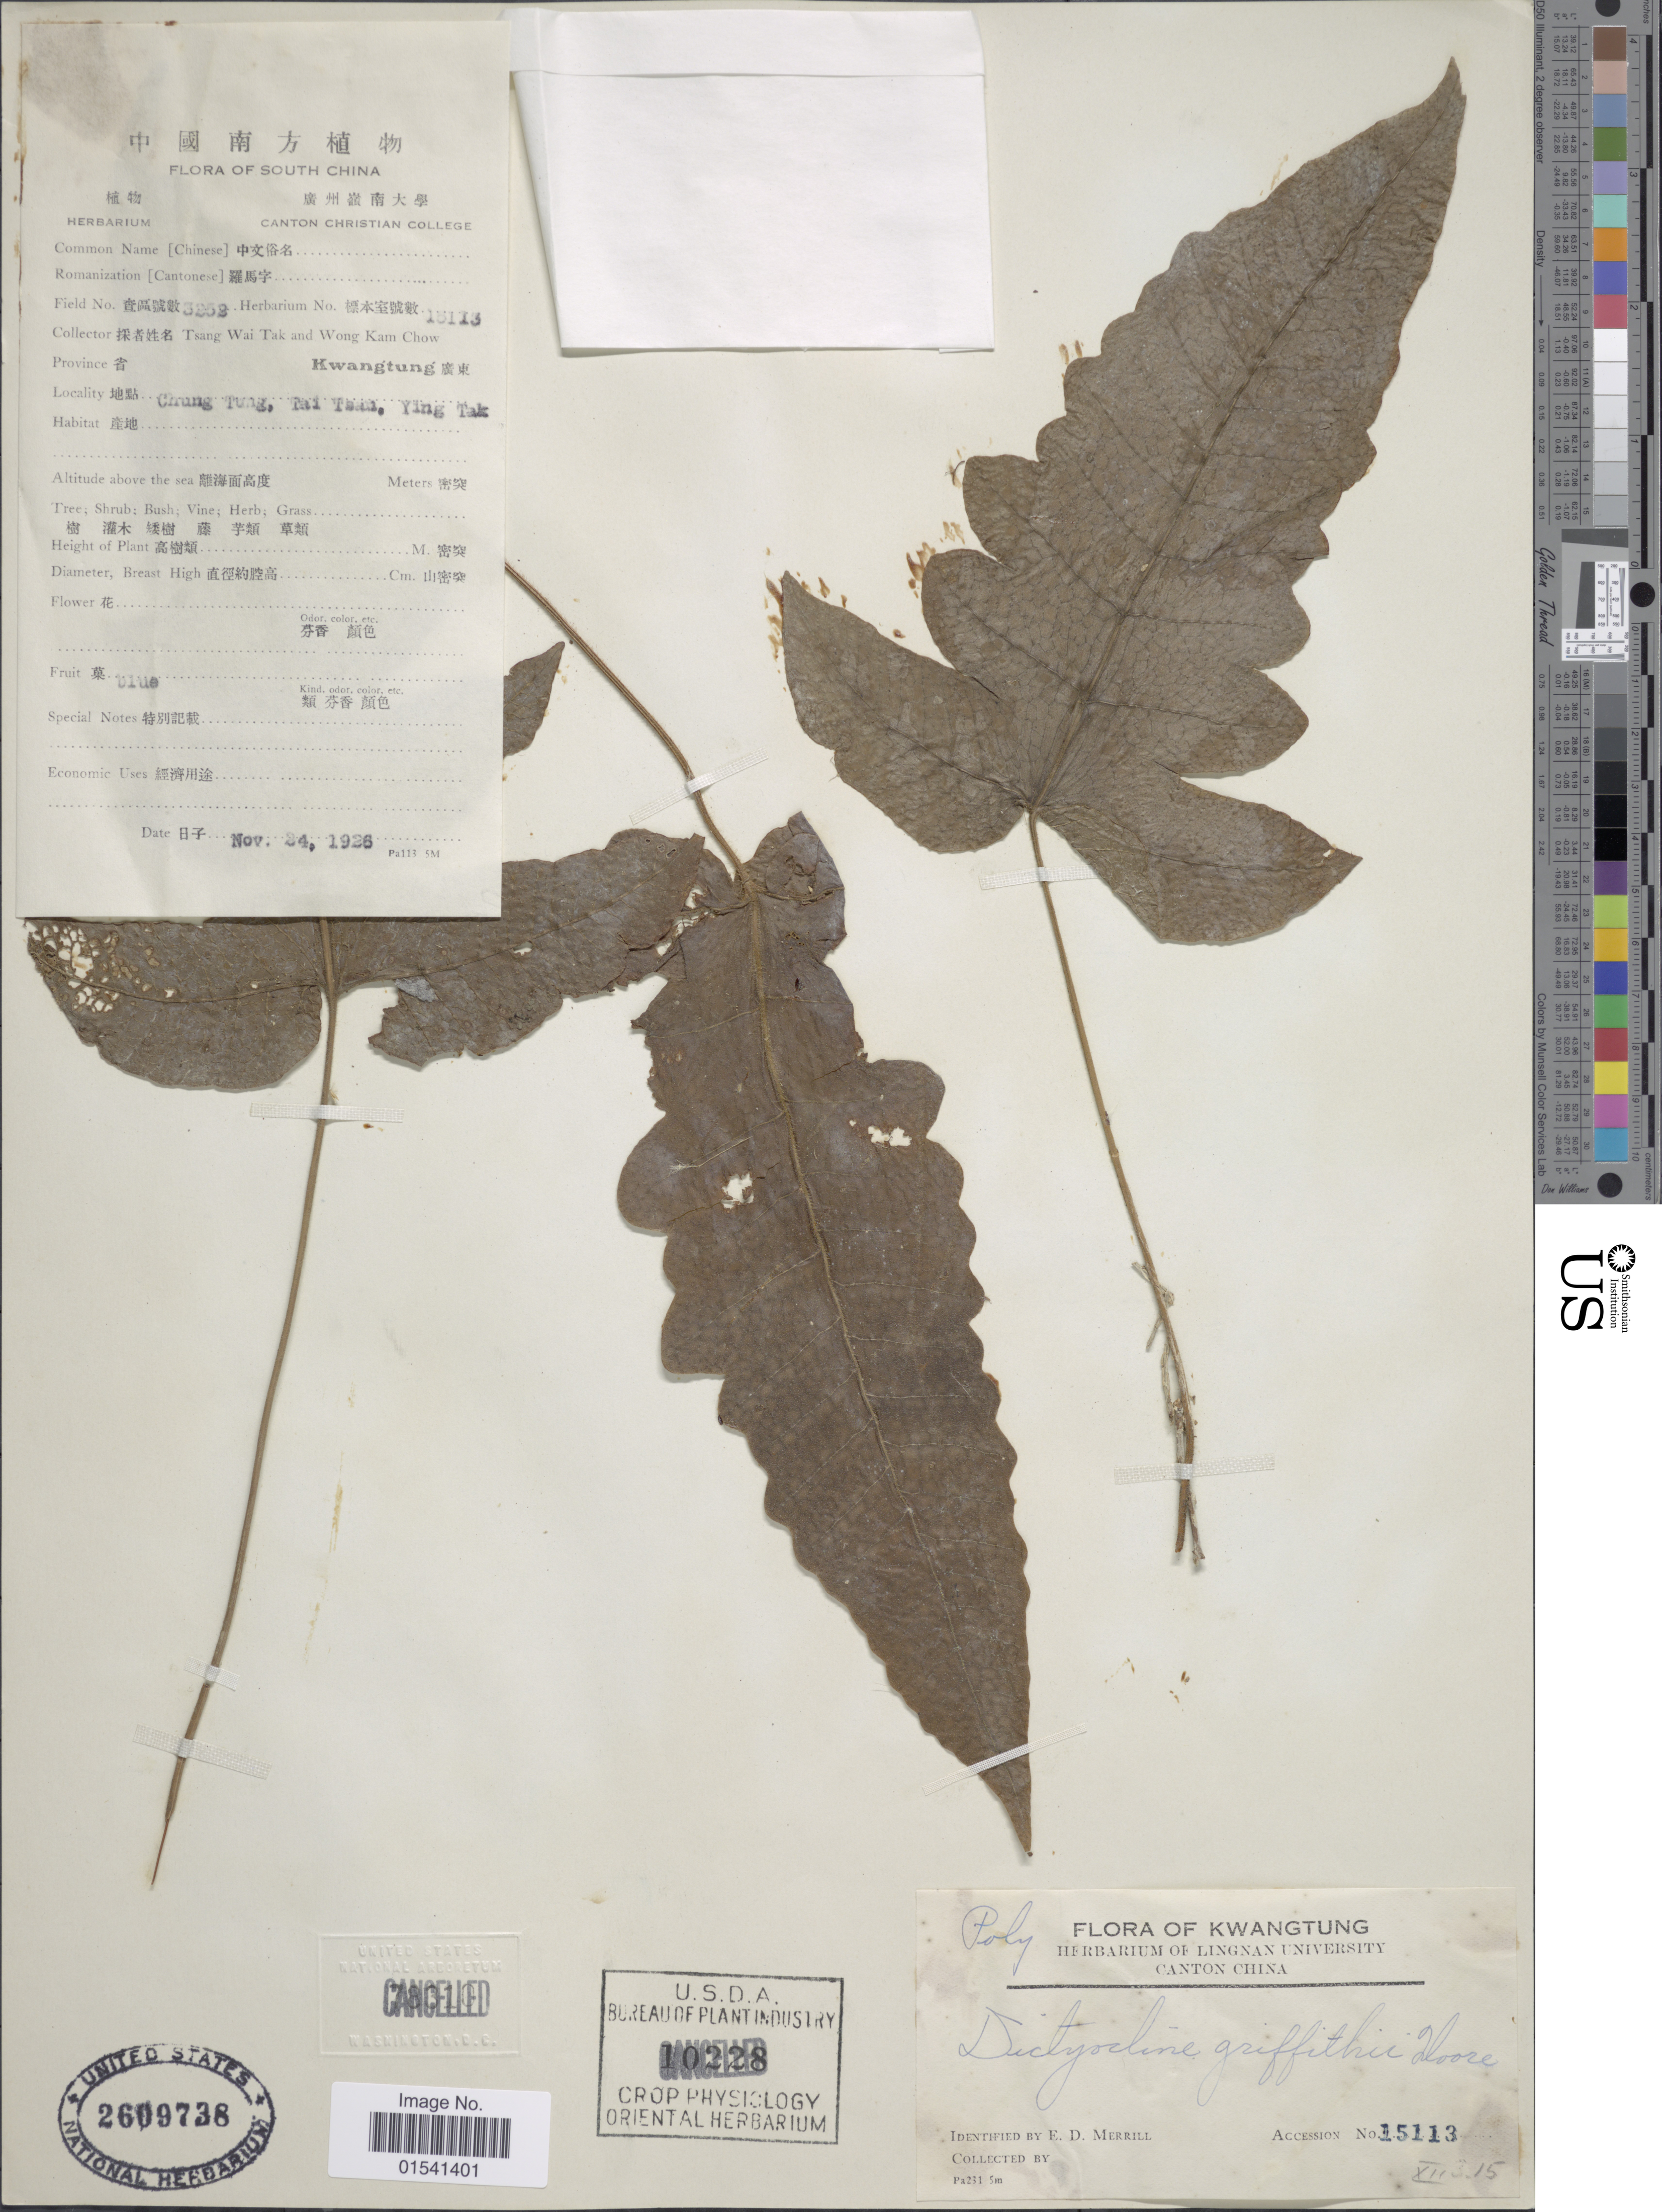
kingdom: Plantae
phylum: Tracheophyta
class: Polypodiopsida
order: Polypodiales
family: Thelypteridaceae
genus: Stegnogramma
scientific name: Stegnogramma griffithii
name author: (T. Moore) K. Iwats.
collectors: T. Tak & W. Chow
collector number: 3252/15113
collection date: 1926-11-24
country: China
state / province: Guangdong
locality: South China, Kwangtung, Chung Tung, Tai Taan, Ying Tak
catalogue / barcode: US 2609738